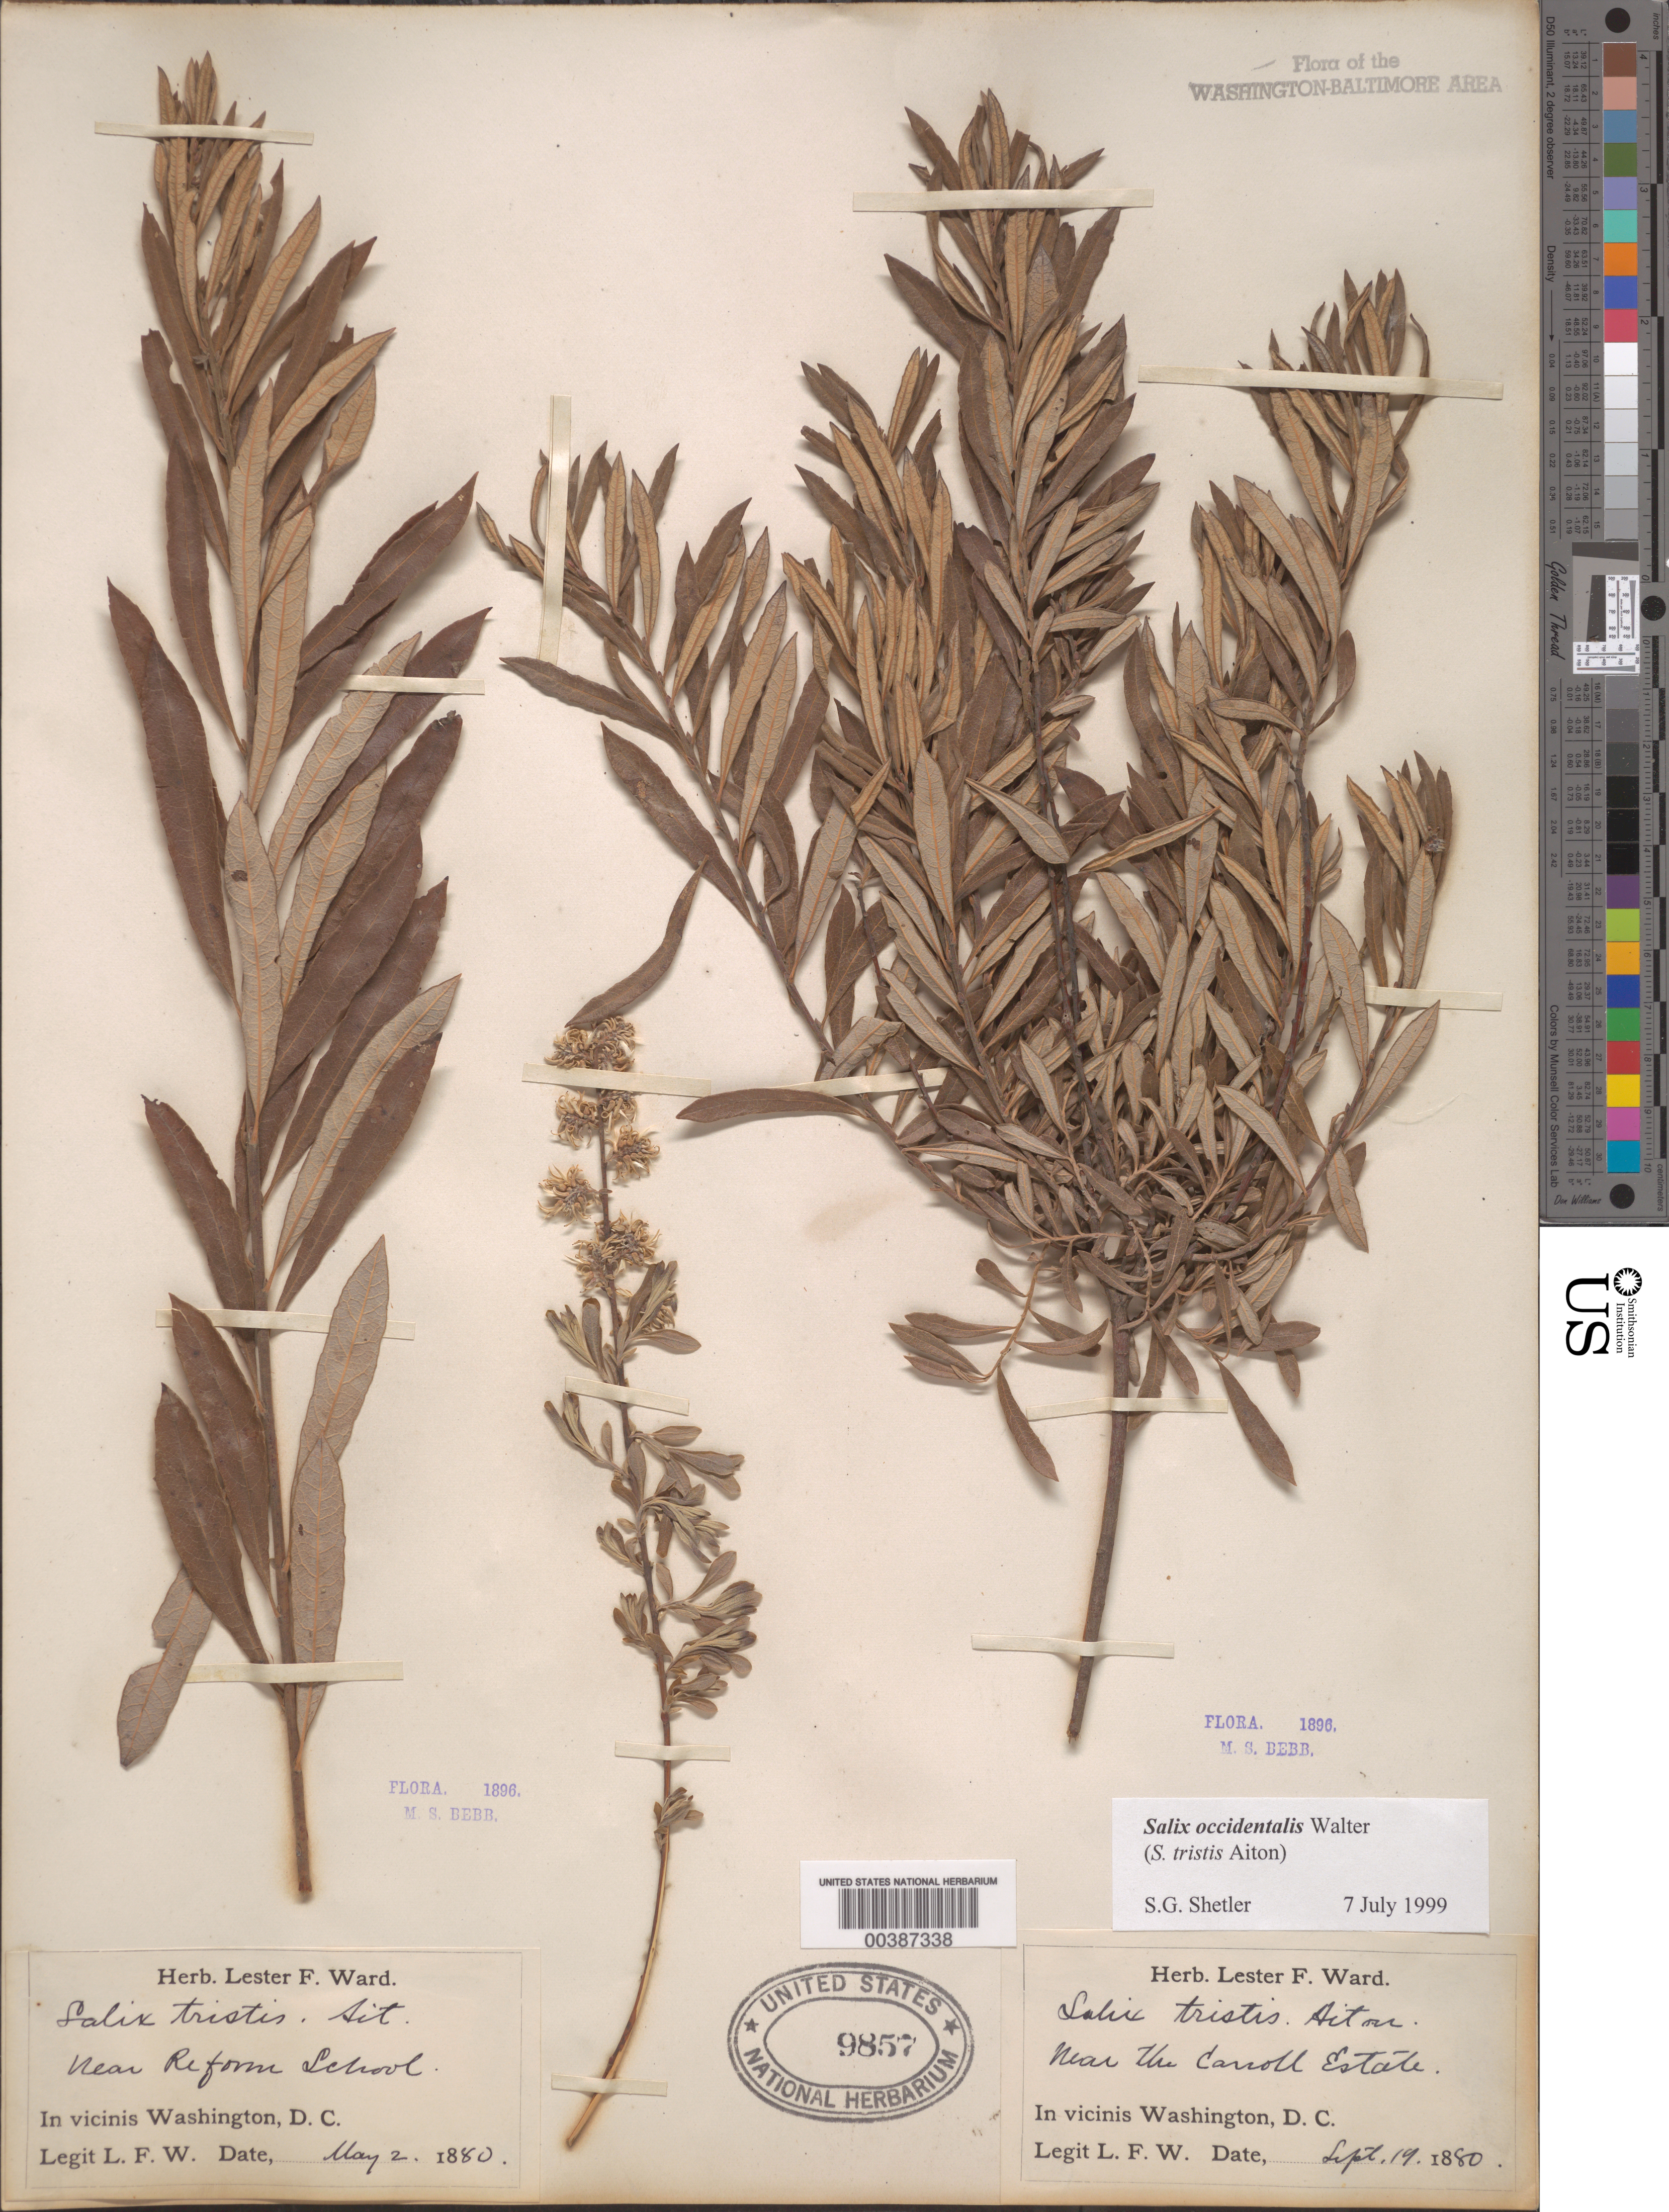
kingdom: Plantae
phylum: Tracheophyta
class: Magnoliopsida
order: Malpighiales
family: Salicaceae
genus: Salix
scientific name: Salix occidentalis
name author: Walter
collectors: L. F. Ward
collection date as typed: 19 Sep 1880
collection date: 1880-09-19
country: United States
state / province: District of Columbia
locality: Carroll Estate vicinity Rock Creek Park and Vicinity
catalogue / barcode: US 9857